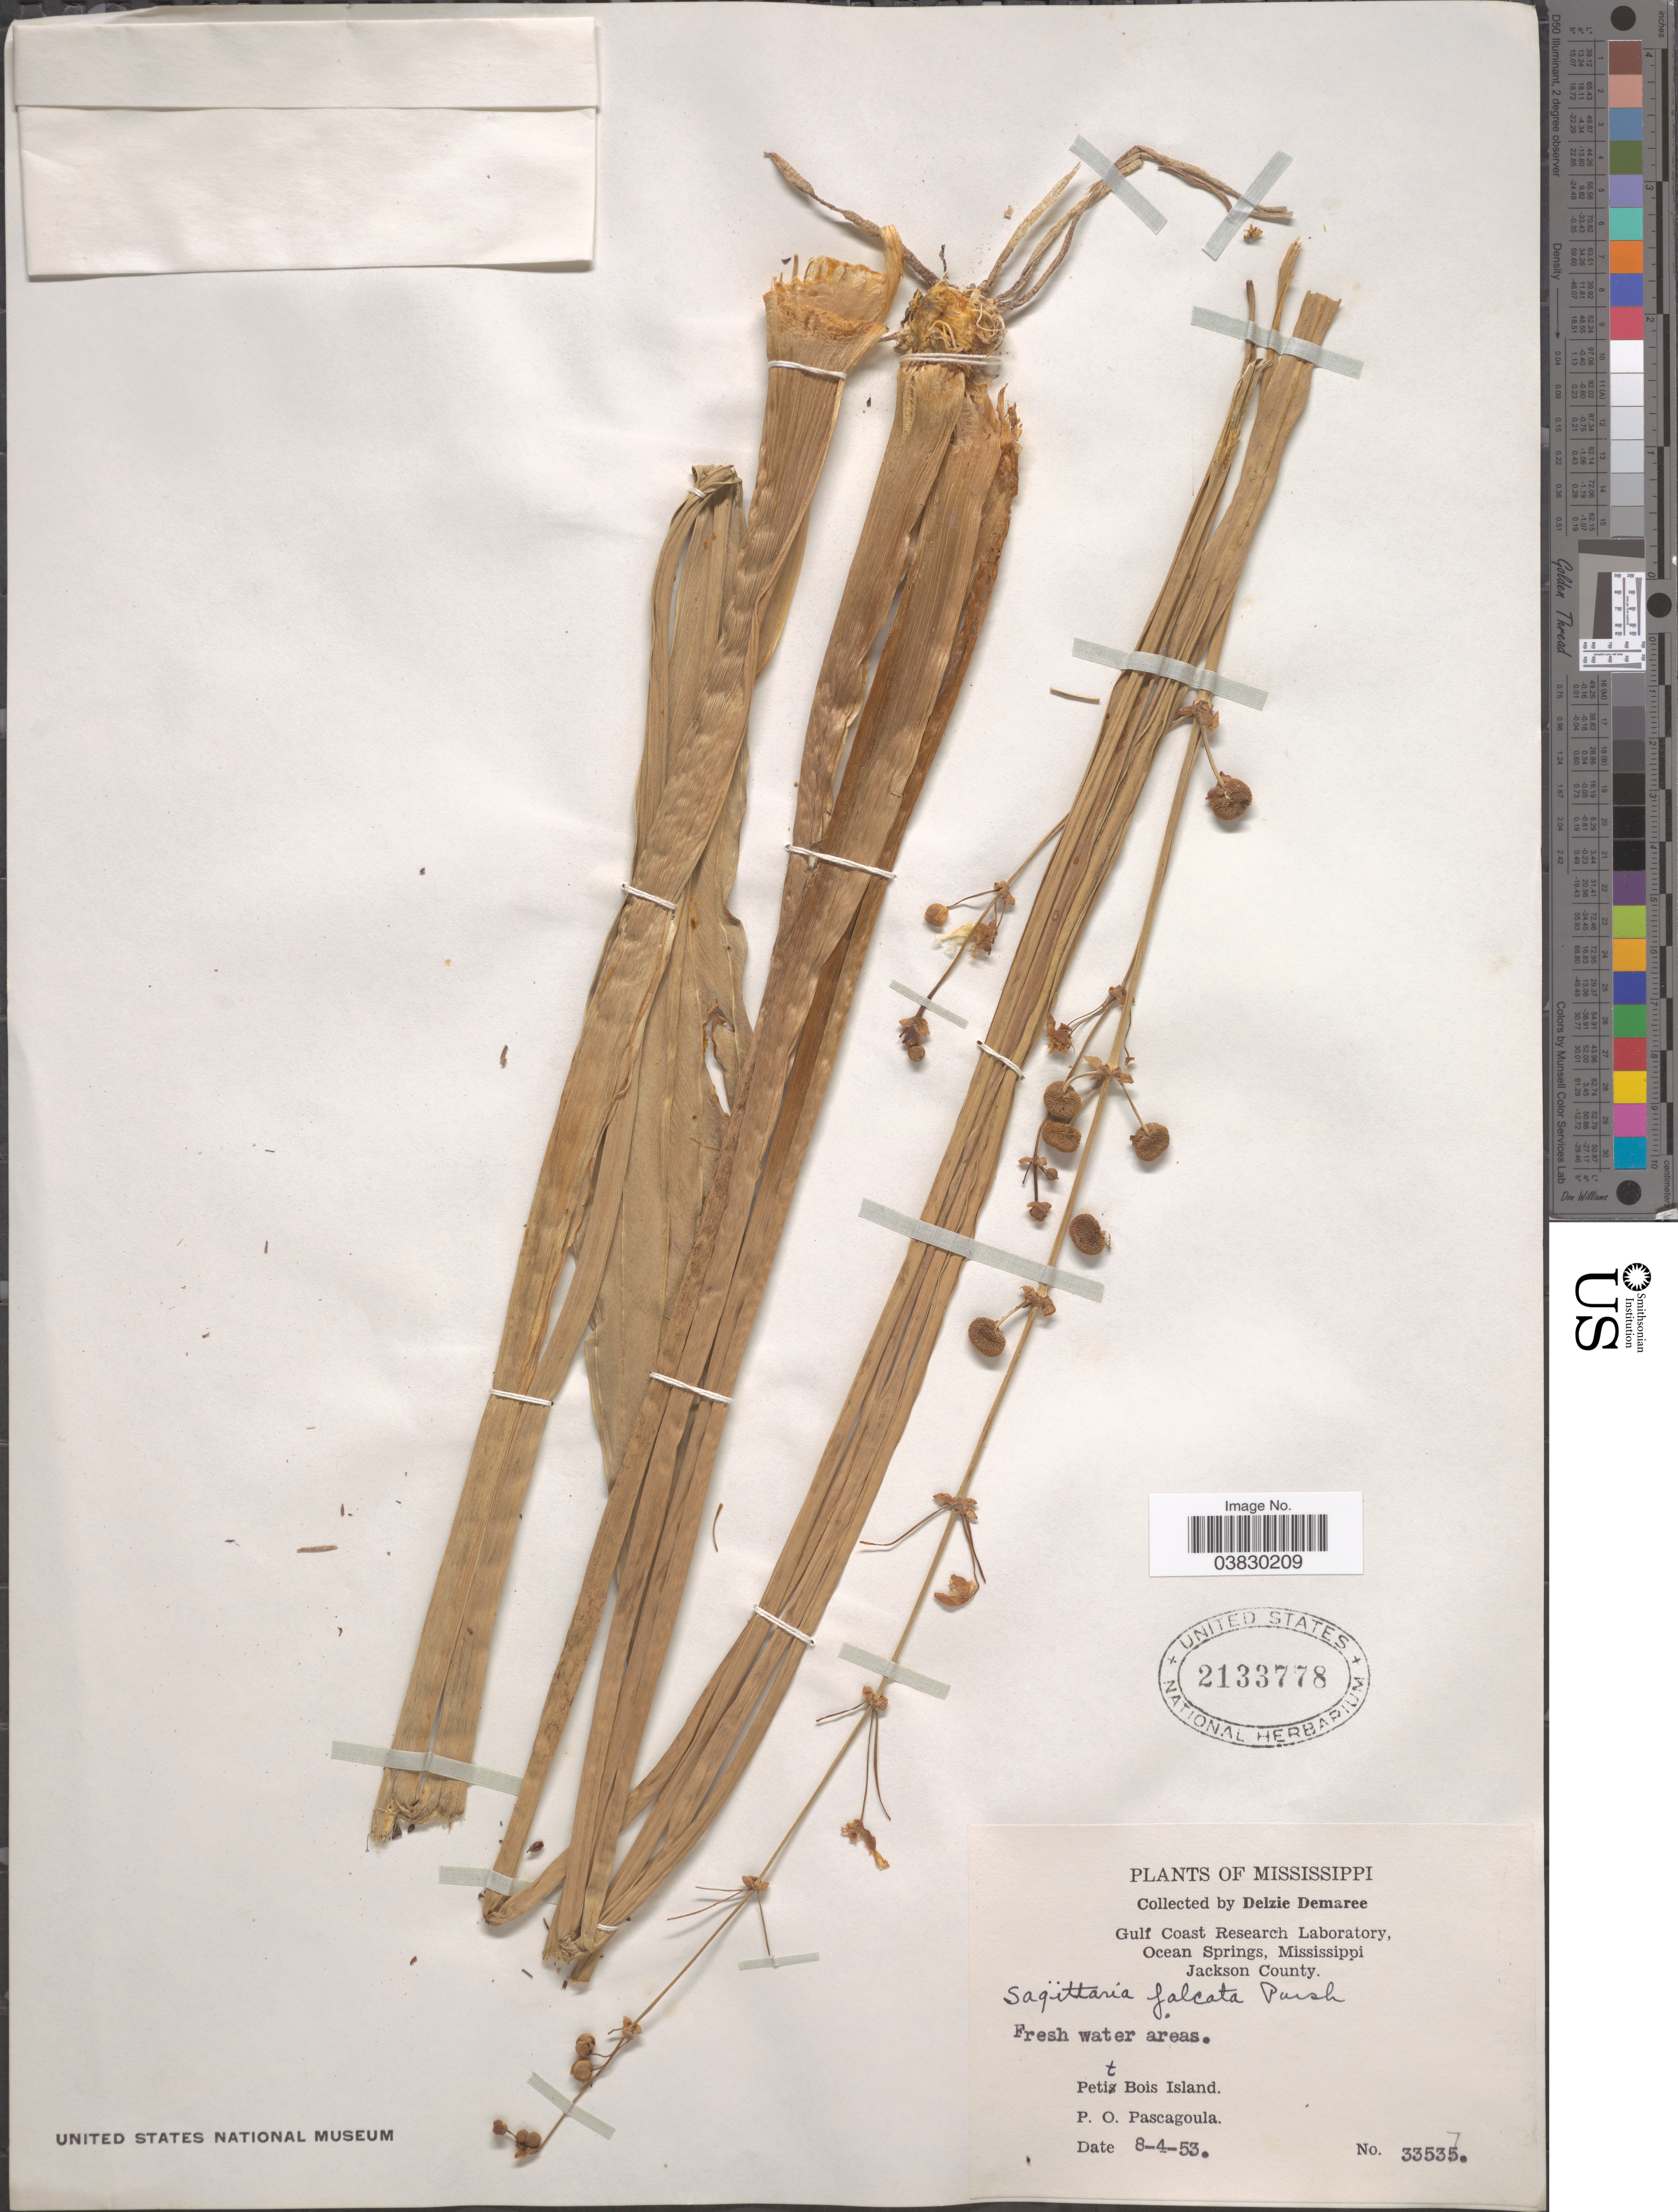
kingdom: Plantae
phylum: Tracheophyta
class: Liliopsida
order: Alismatales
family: Alismataceae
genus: Sagittaria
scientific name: Sagittaria lancifolia subsp. media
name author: (Micheli) Bogin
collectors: D. Demaree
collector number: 33537*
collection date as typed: Transcribed d/m/y: 4/8/53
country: United States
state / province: Mississippi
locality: Gulf Coast Research Laboratory, Ocean Springs. [unsure placement] Jackson County. Petit Bois Island. P. O. Pascagoula.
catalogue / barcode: US 2133778